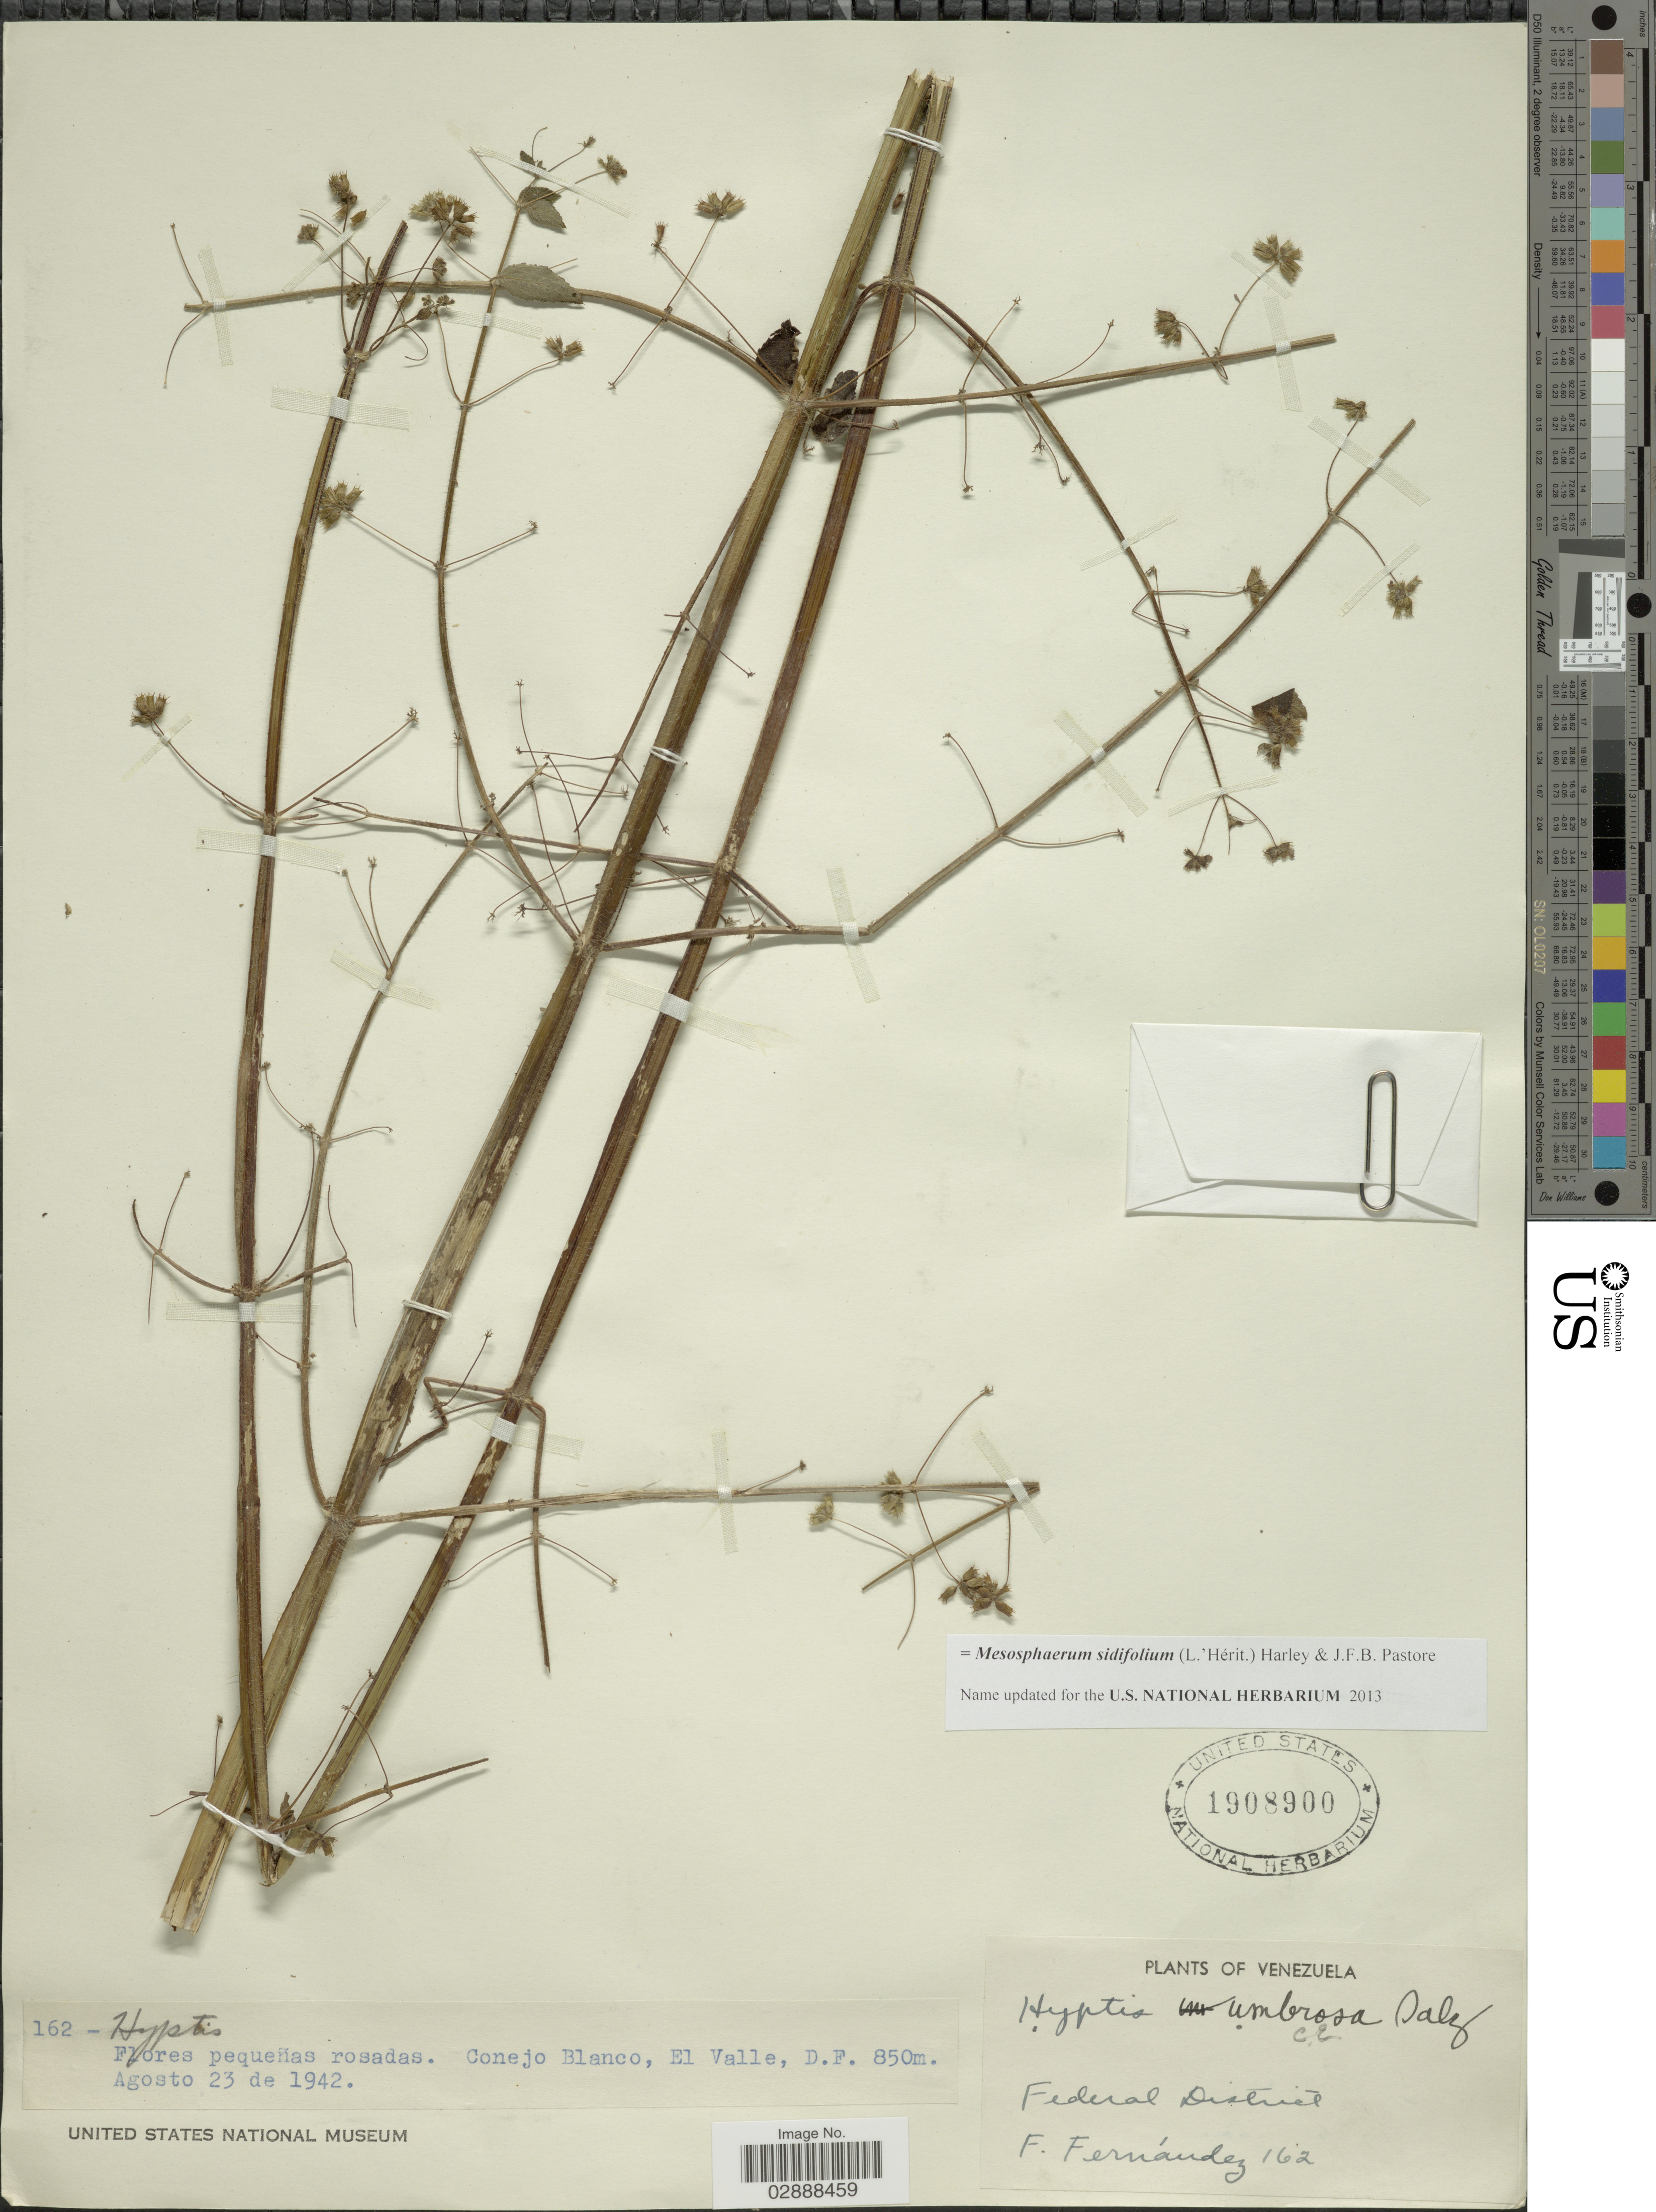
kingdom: Plantae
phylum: Tracheophyta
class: Magnoliopsida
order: Lamiales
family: Lamiaceae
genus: Mesosphaerum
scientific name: Mesosphaerum sidifolium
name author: (L'Hér.) Harley & J.F.B. Pastore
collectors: F. Fernández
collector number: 162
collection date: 1942-08-23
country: Venezuela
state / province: Distrito Federal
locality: Conejo Blanco, El Valle, Federal District.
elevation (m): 850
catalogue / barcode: US 1908900